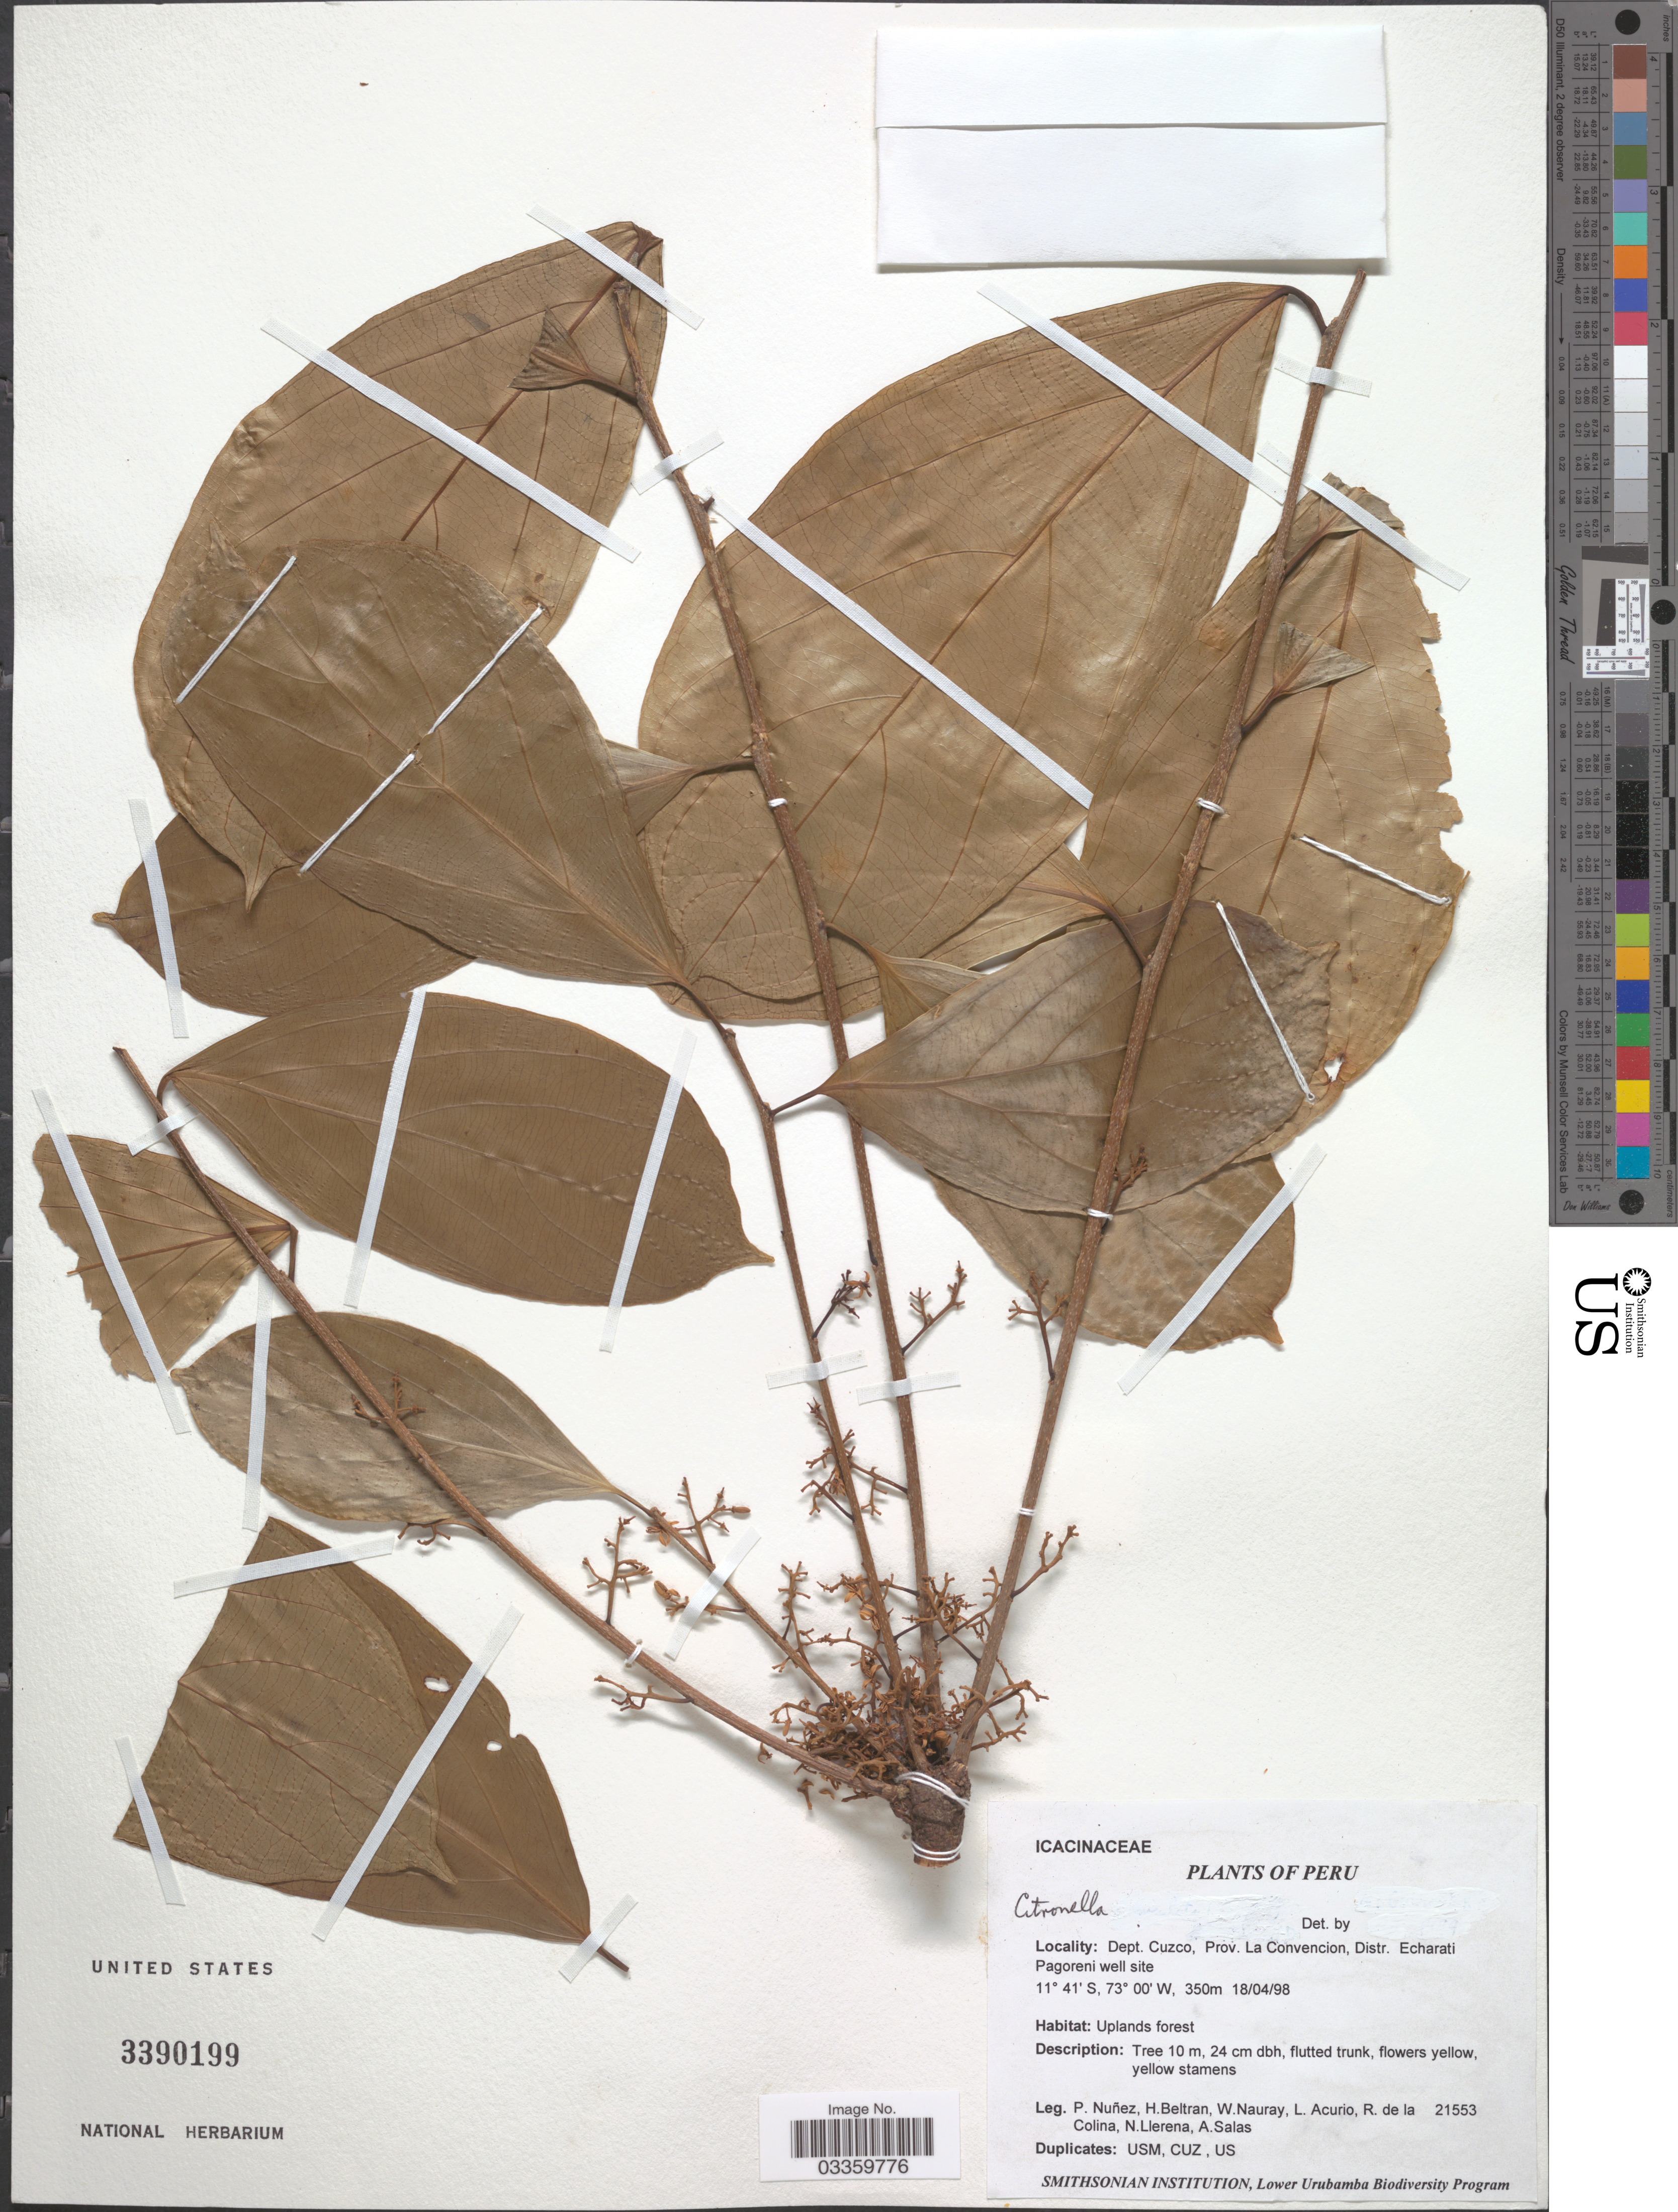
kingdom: Plantae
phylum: Tracheophyta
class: Magnoliopsida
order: Cardiopteridales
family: Cardiopteridaceae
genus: Citronella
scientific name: Citronella sp.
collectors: P. Nuñez V., H. Beltran, W. Nauray, L. Acurio & et al.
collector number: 21553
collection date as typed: Transcribed d/m/y: 18/4/98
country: Peru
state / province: Cusco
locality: Dept. Cuzco, Prov. La Convencion, Distr. Echarati Pagoreni well site.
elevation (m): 350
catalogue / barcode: US 3390199